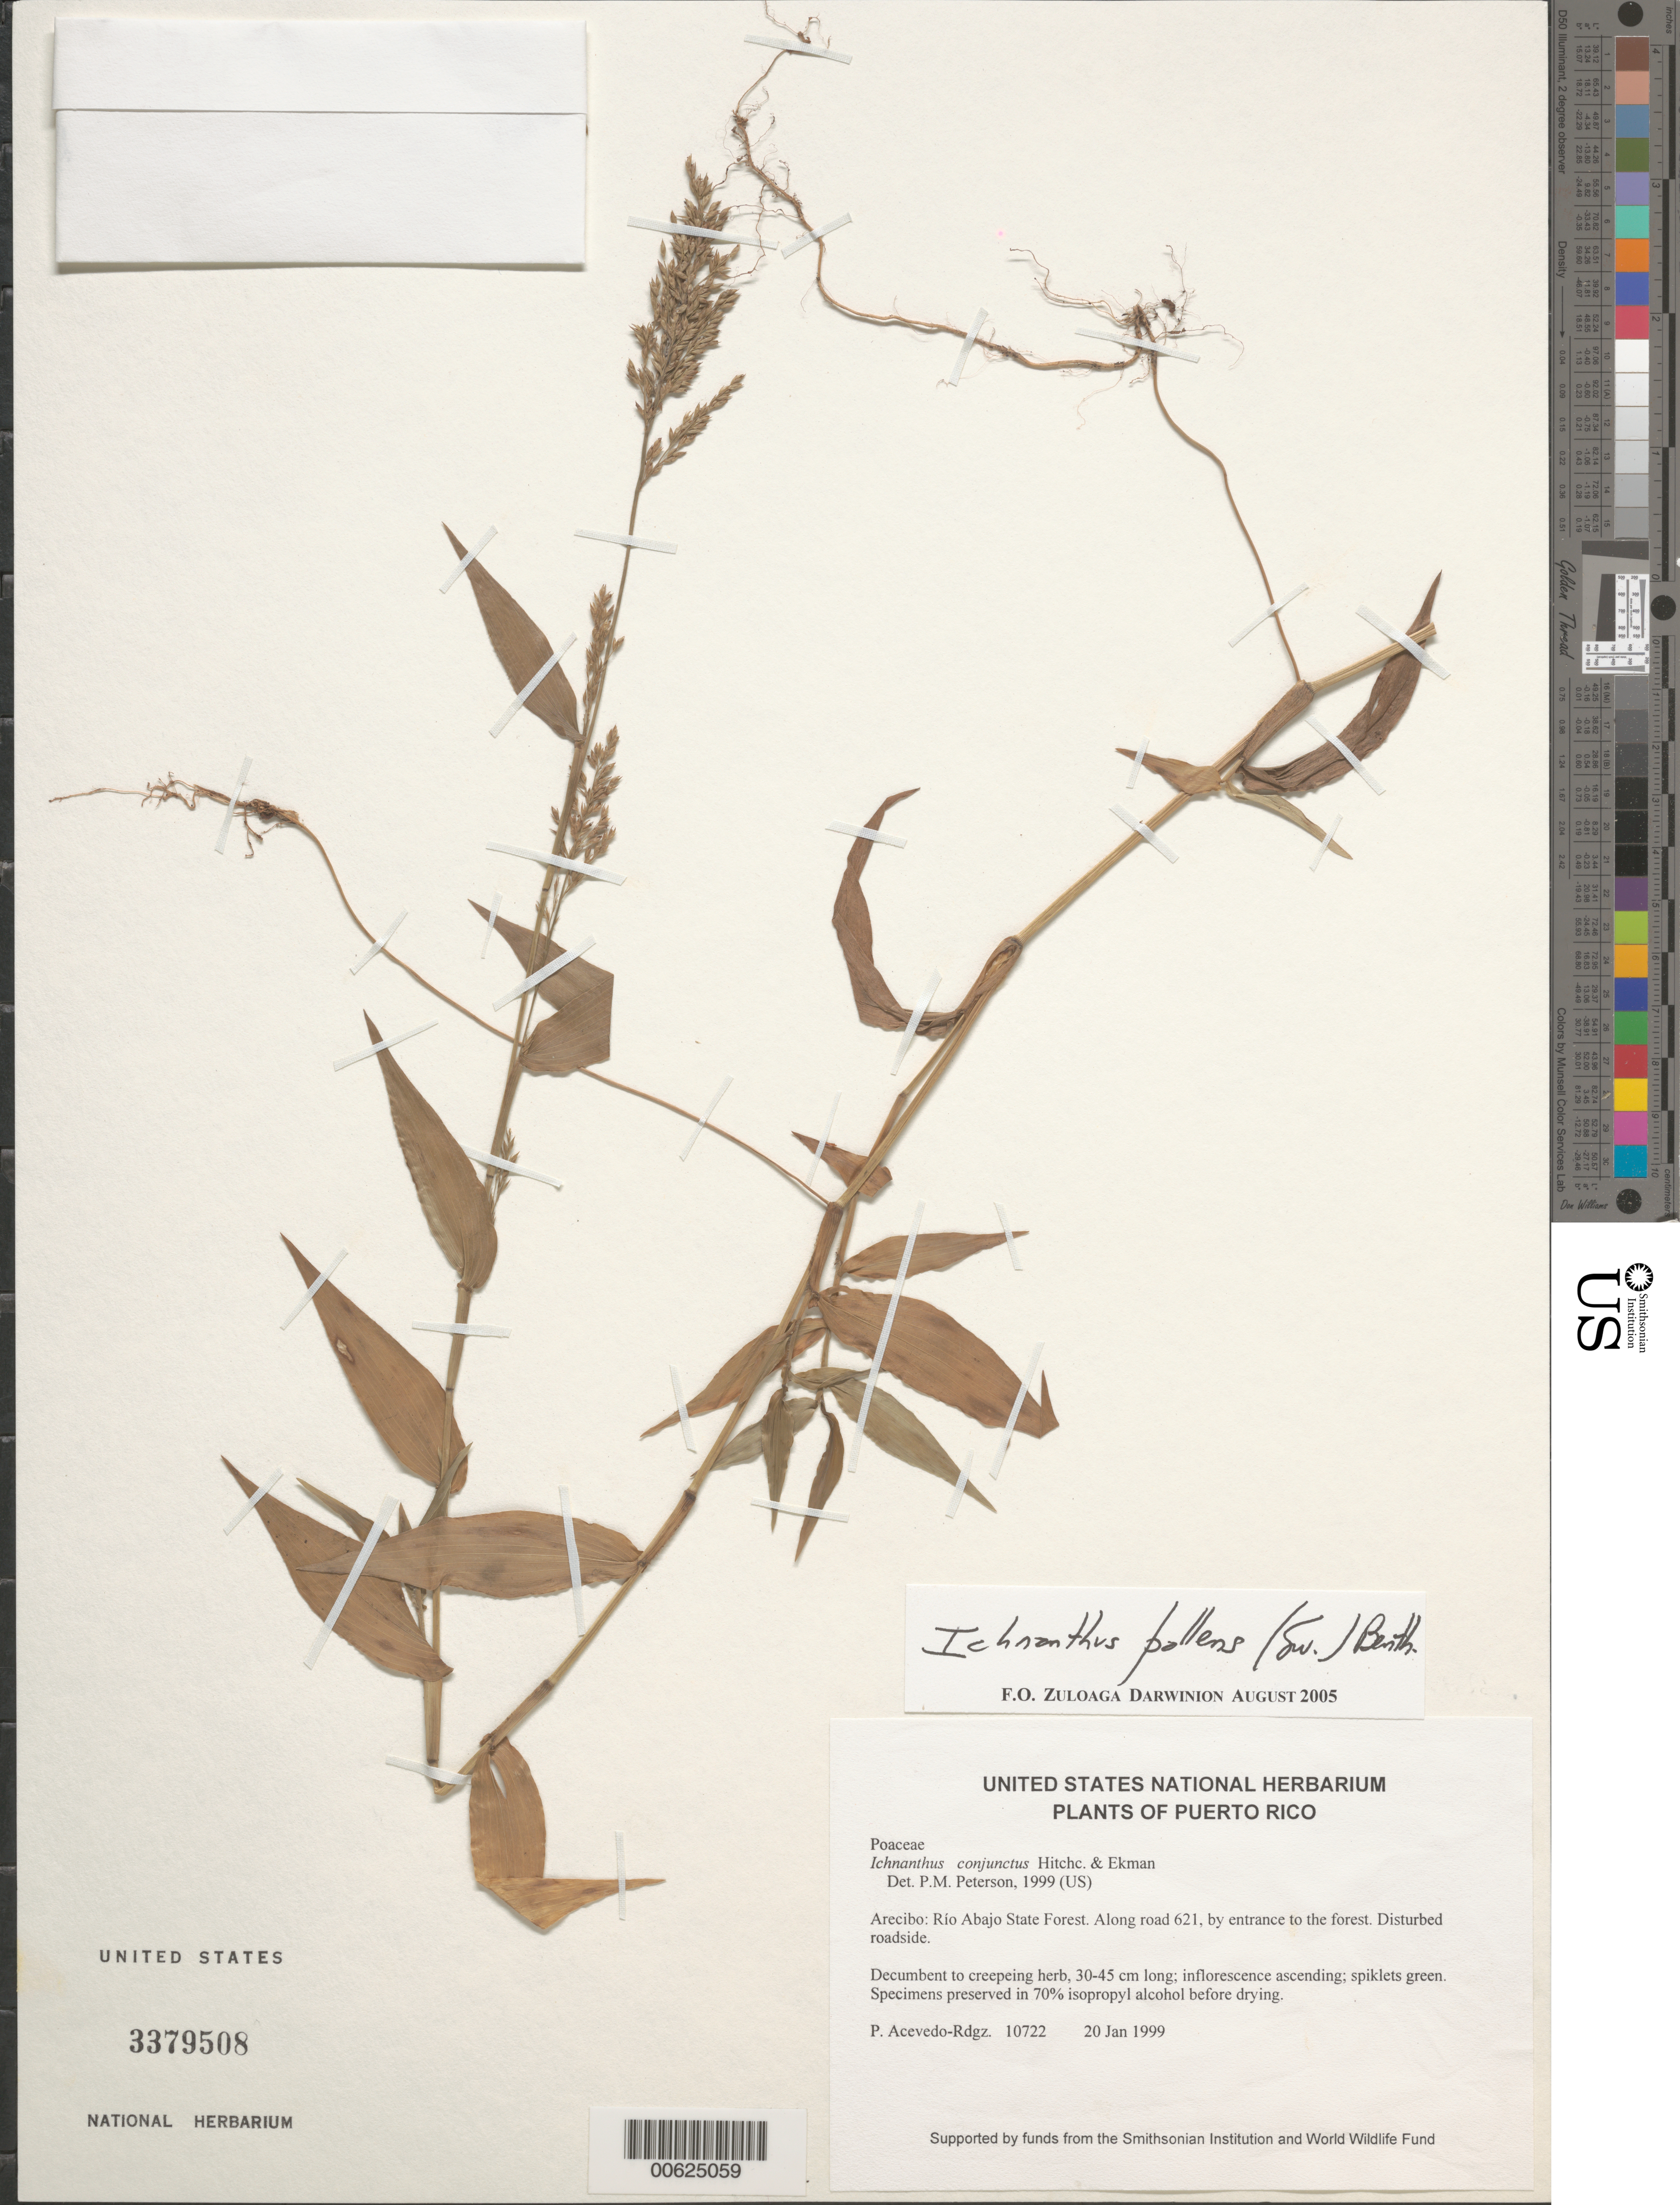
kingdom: Plantae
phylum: Tracheophyta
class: Liliopsida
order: Poales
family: Poaceae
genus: Ichnanthus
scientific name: Ichnanthus conjunctus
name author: Hitchc. & Ekman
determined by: Peterson, Paul M., (BOT), Smithsonian Institution - National Museum of Natural History (UNITED STATES)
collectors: P. Acevedo-Rodr.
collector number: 10722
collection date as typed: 20 Jan 1999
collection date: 1999-01-20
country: Puerto Rico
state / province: Arecibo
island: Puerto Rico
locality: Arecibo; Río Abajo State Forest. Along road 621, by entrance to the forest.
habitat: Disturbed roadside.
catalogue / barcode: US 3379508